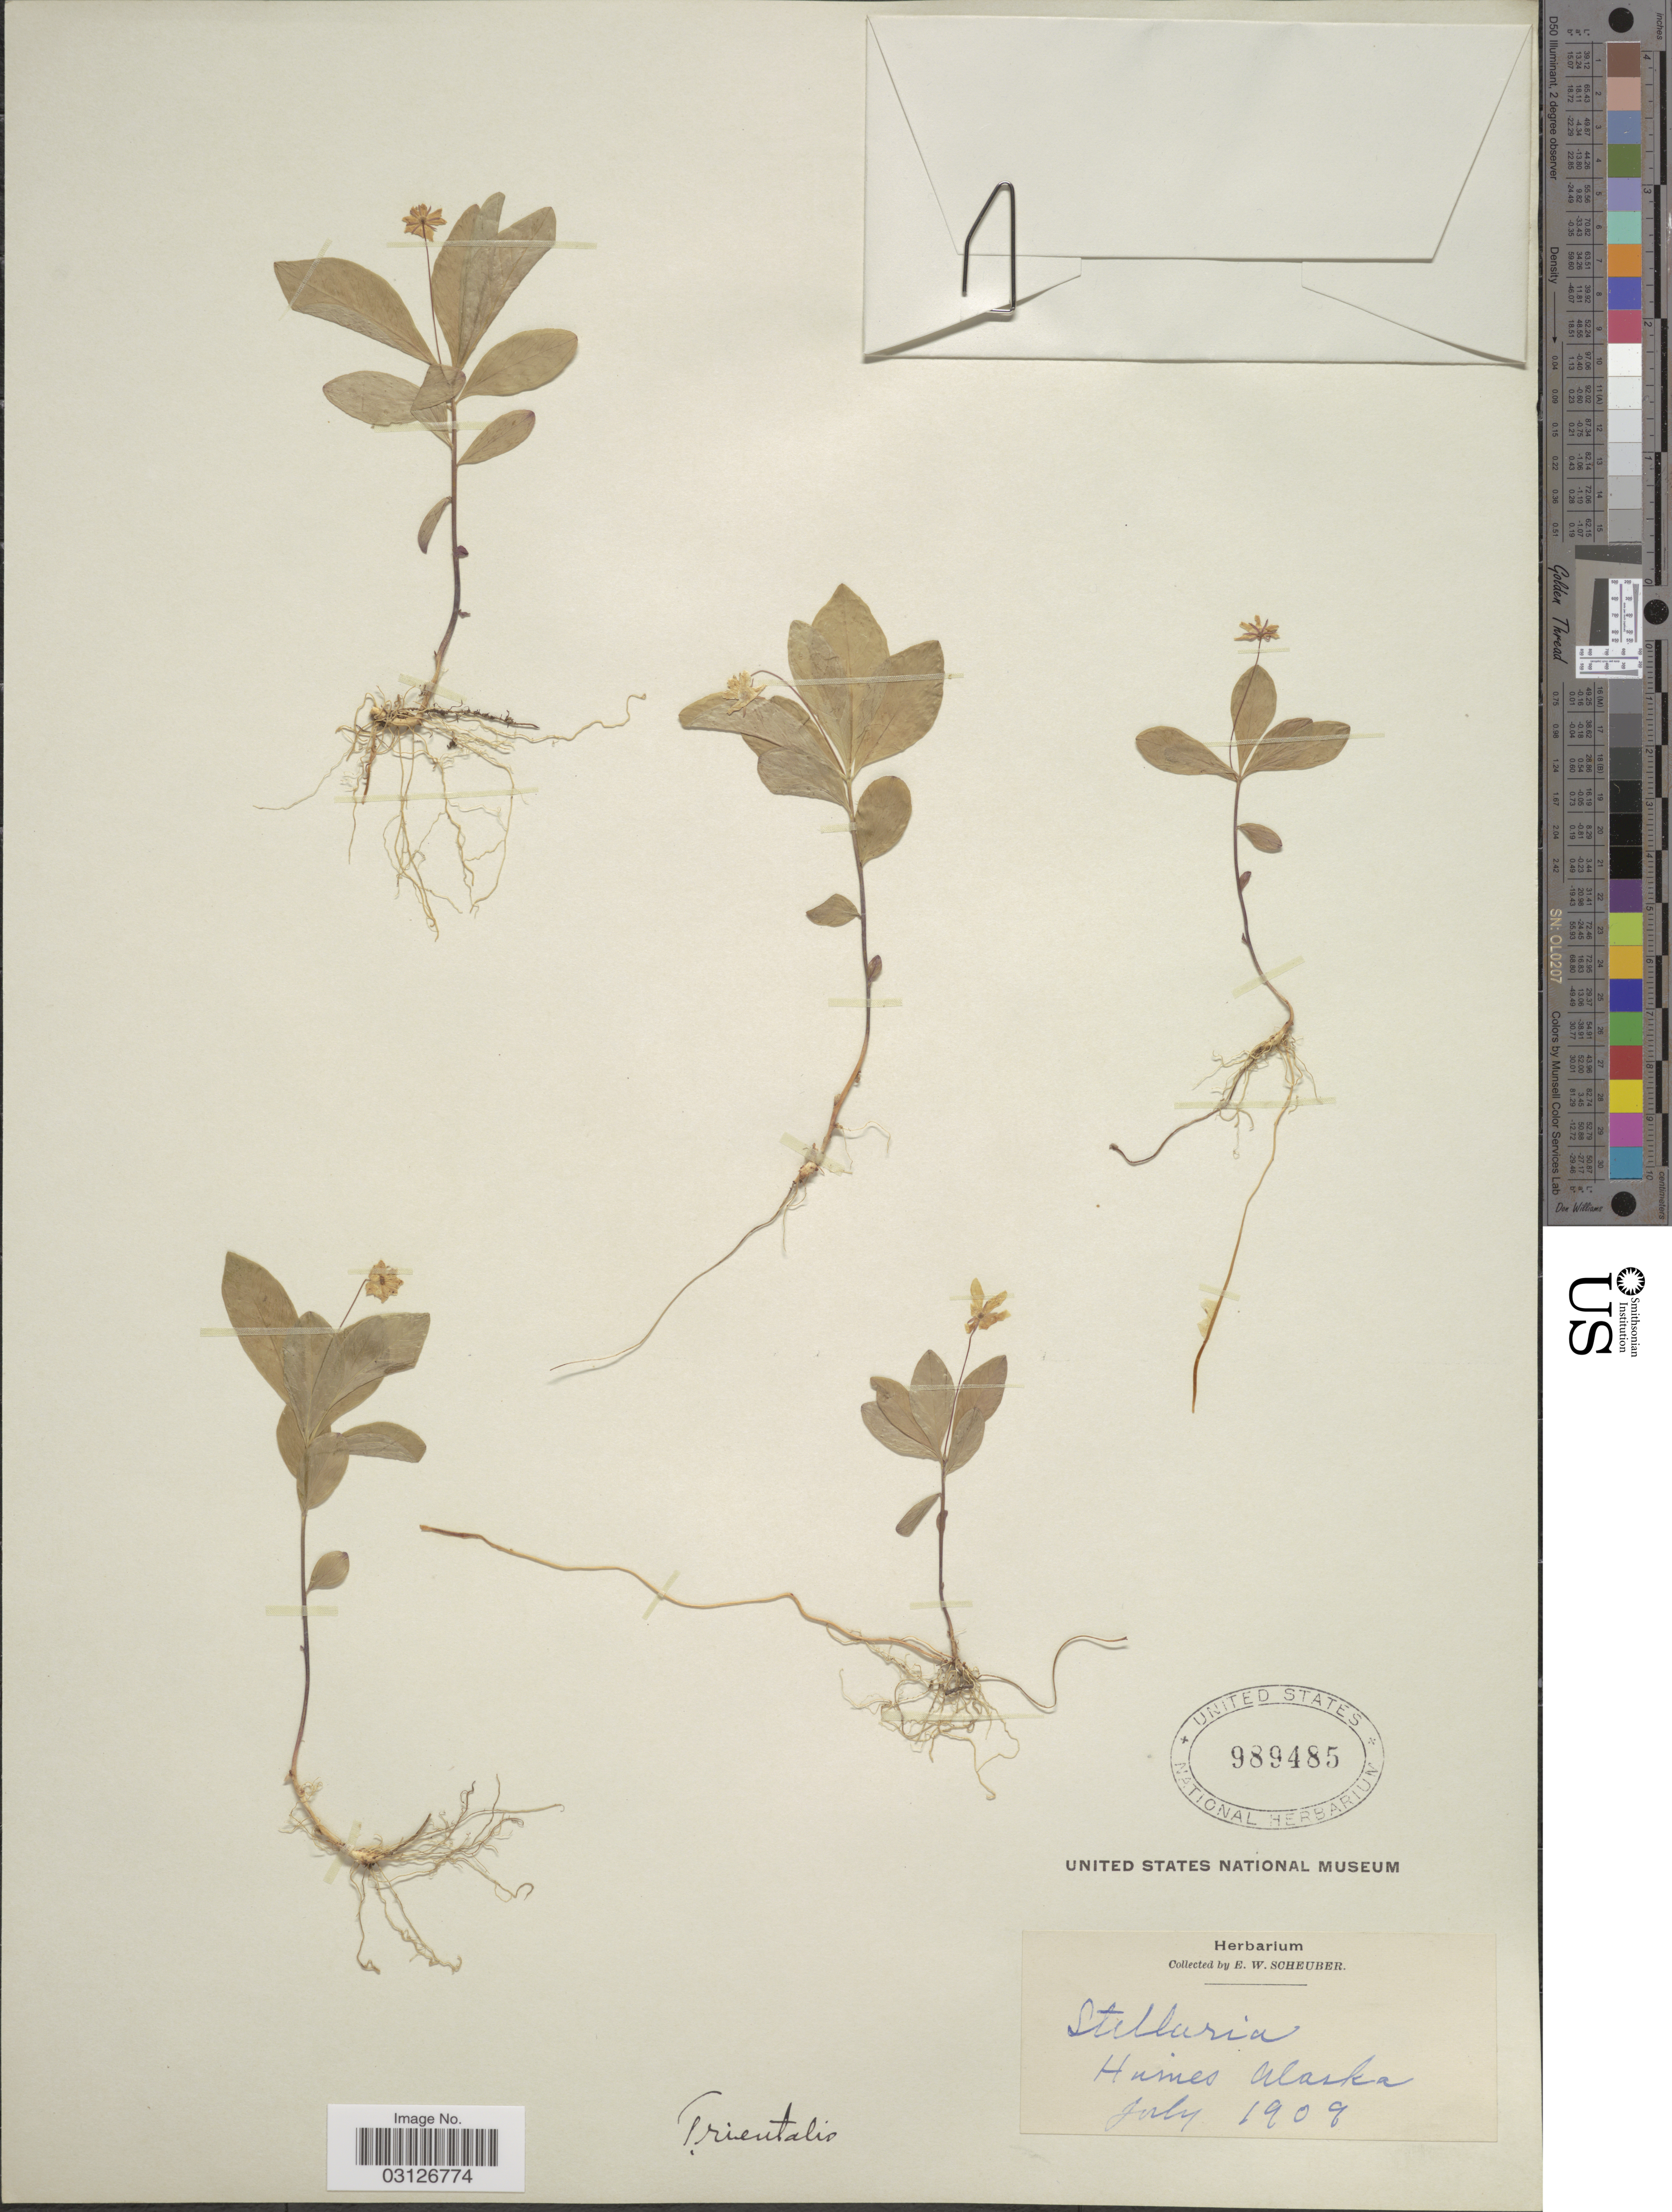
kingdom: Plantae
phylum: Tracheophyta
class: Magnoliopsida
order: Ericales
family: Primulaceae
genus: Trientalis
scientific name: Trientalis europaea subsp. arctica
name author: (Fisch. ex Hook.) Hultén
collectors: E. Scheuber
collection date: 1909-07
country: United States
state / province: Alaska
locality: Haines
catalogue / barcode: US 989485